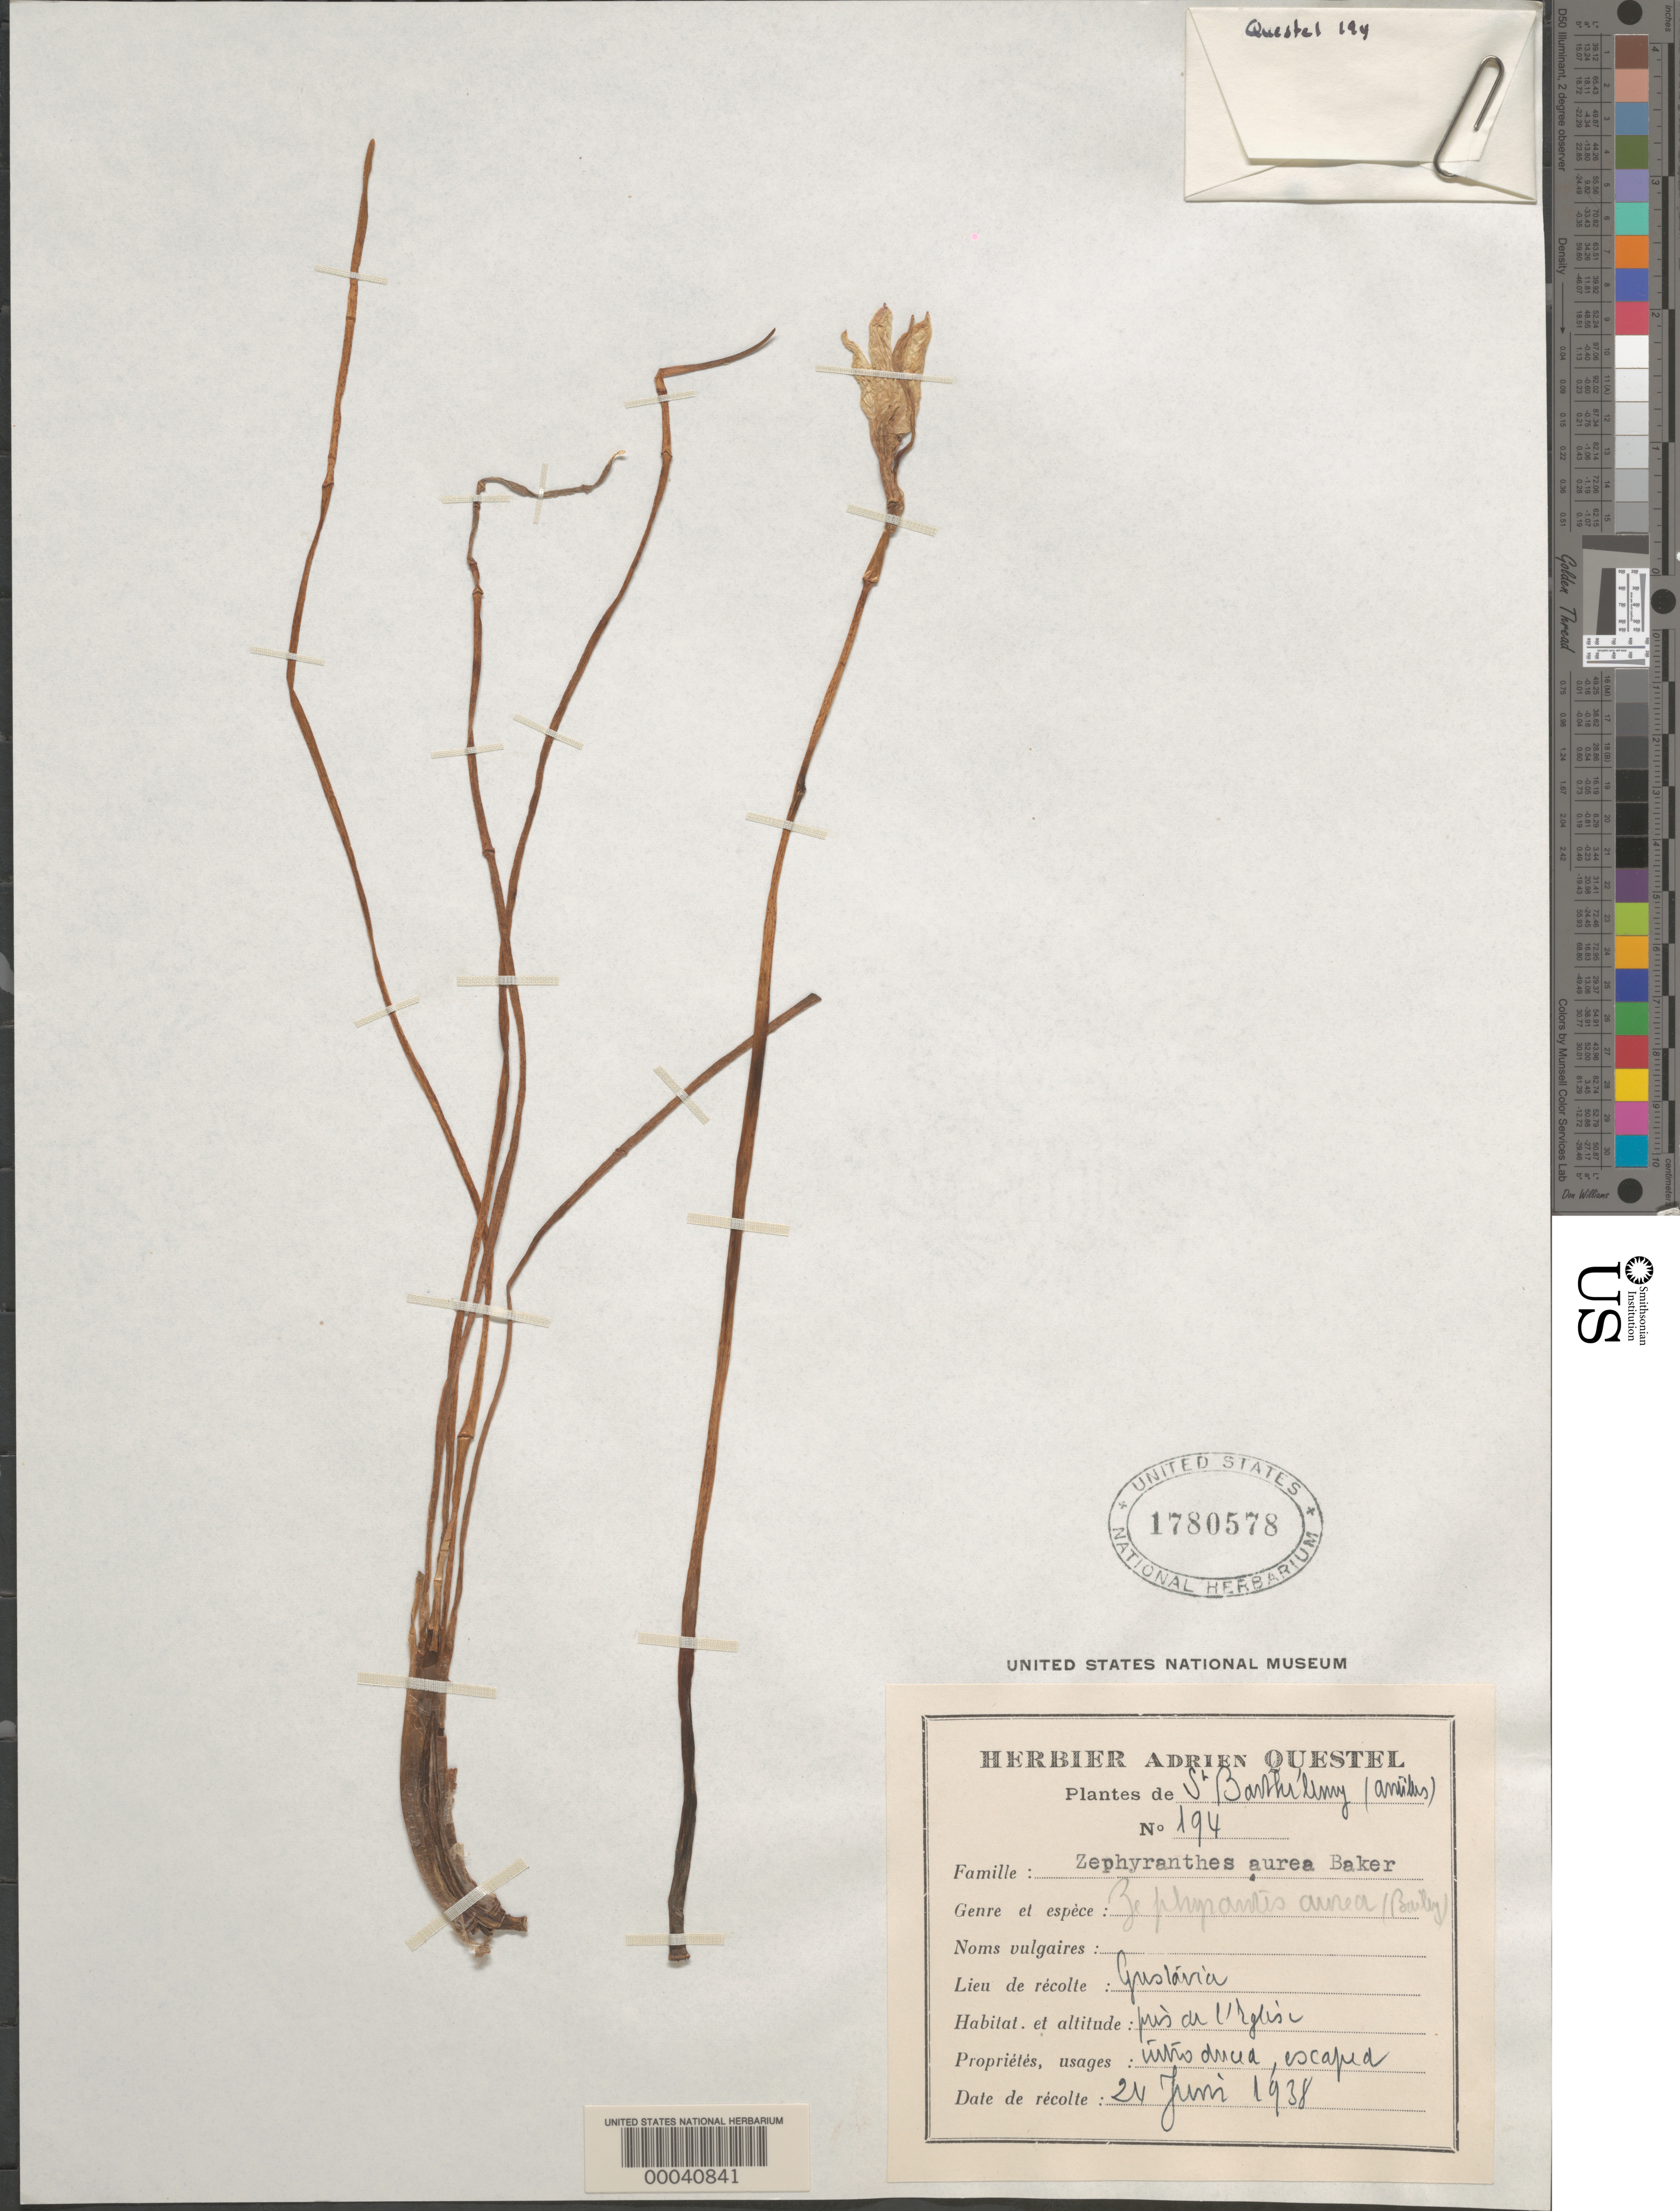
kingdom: Plantae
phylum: Tracheophyta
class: Liliopsida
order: Asparagales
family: Amaryllidaceae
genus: Zephyranthes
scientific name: Zephyranthes aurea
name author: S. Watson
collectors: A. Questel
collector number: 194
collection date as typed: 24 Jun 1938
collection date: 1938-06-24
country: Saint Barthélemy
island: St. Barthélemy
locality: Gustavia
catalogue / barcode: US 1780578